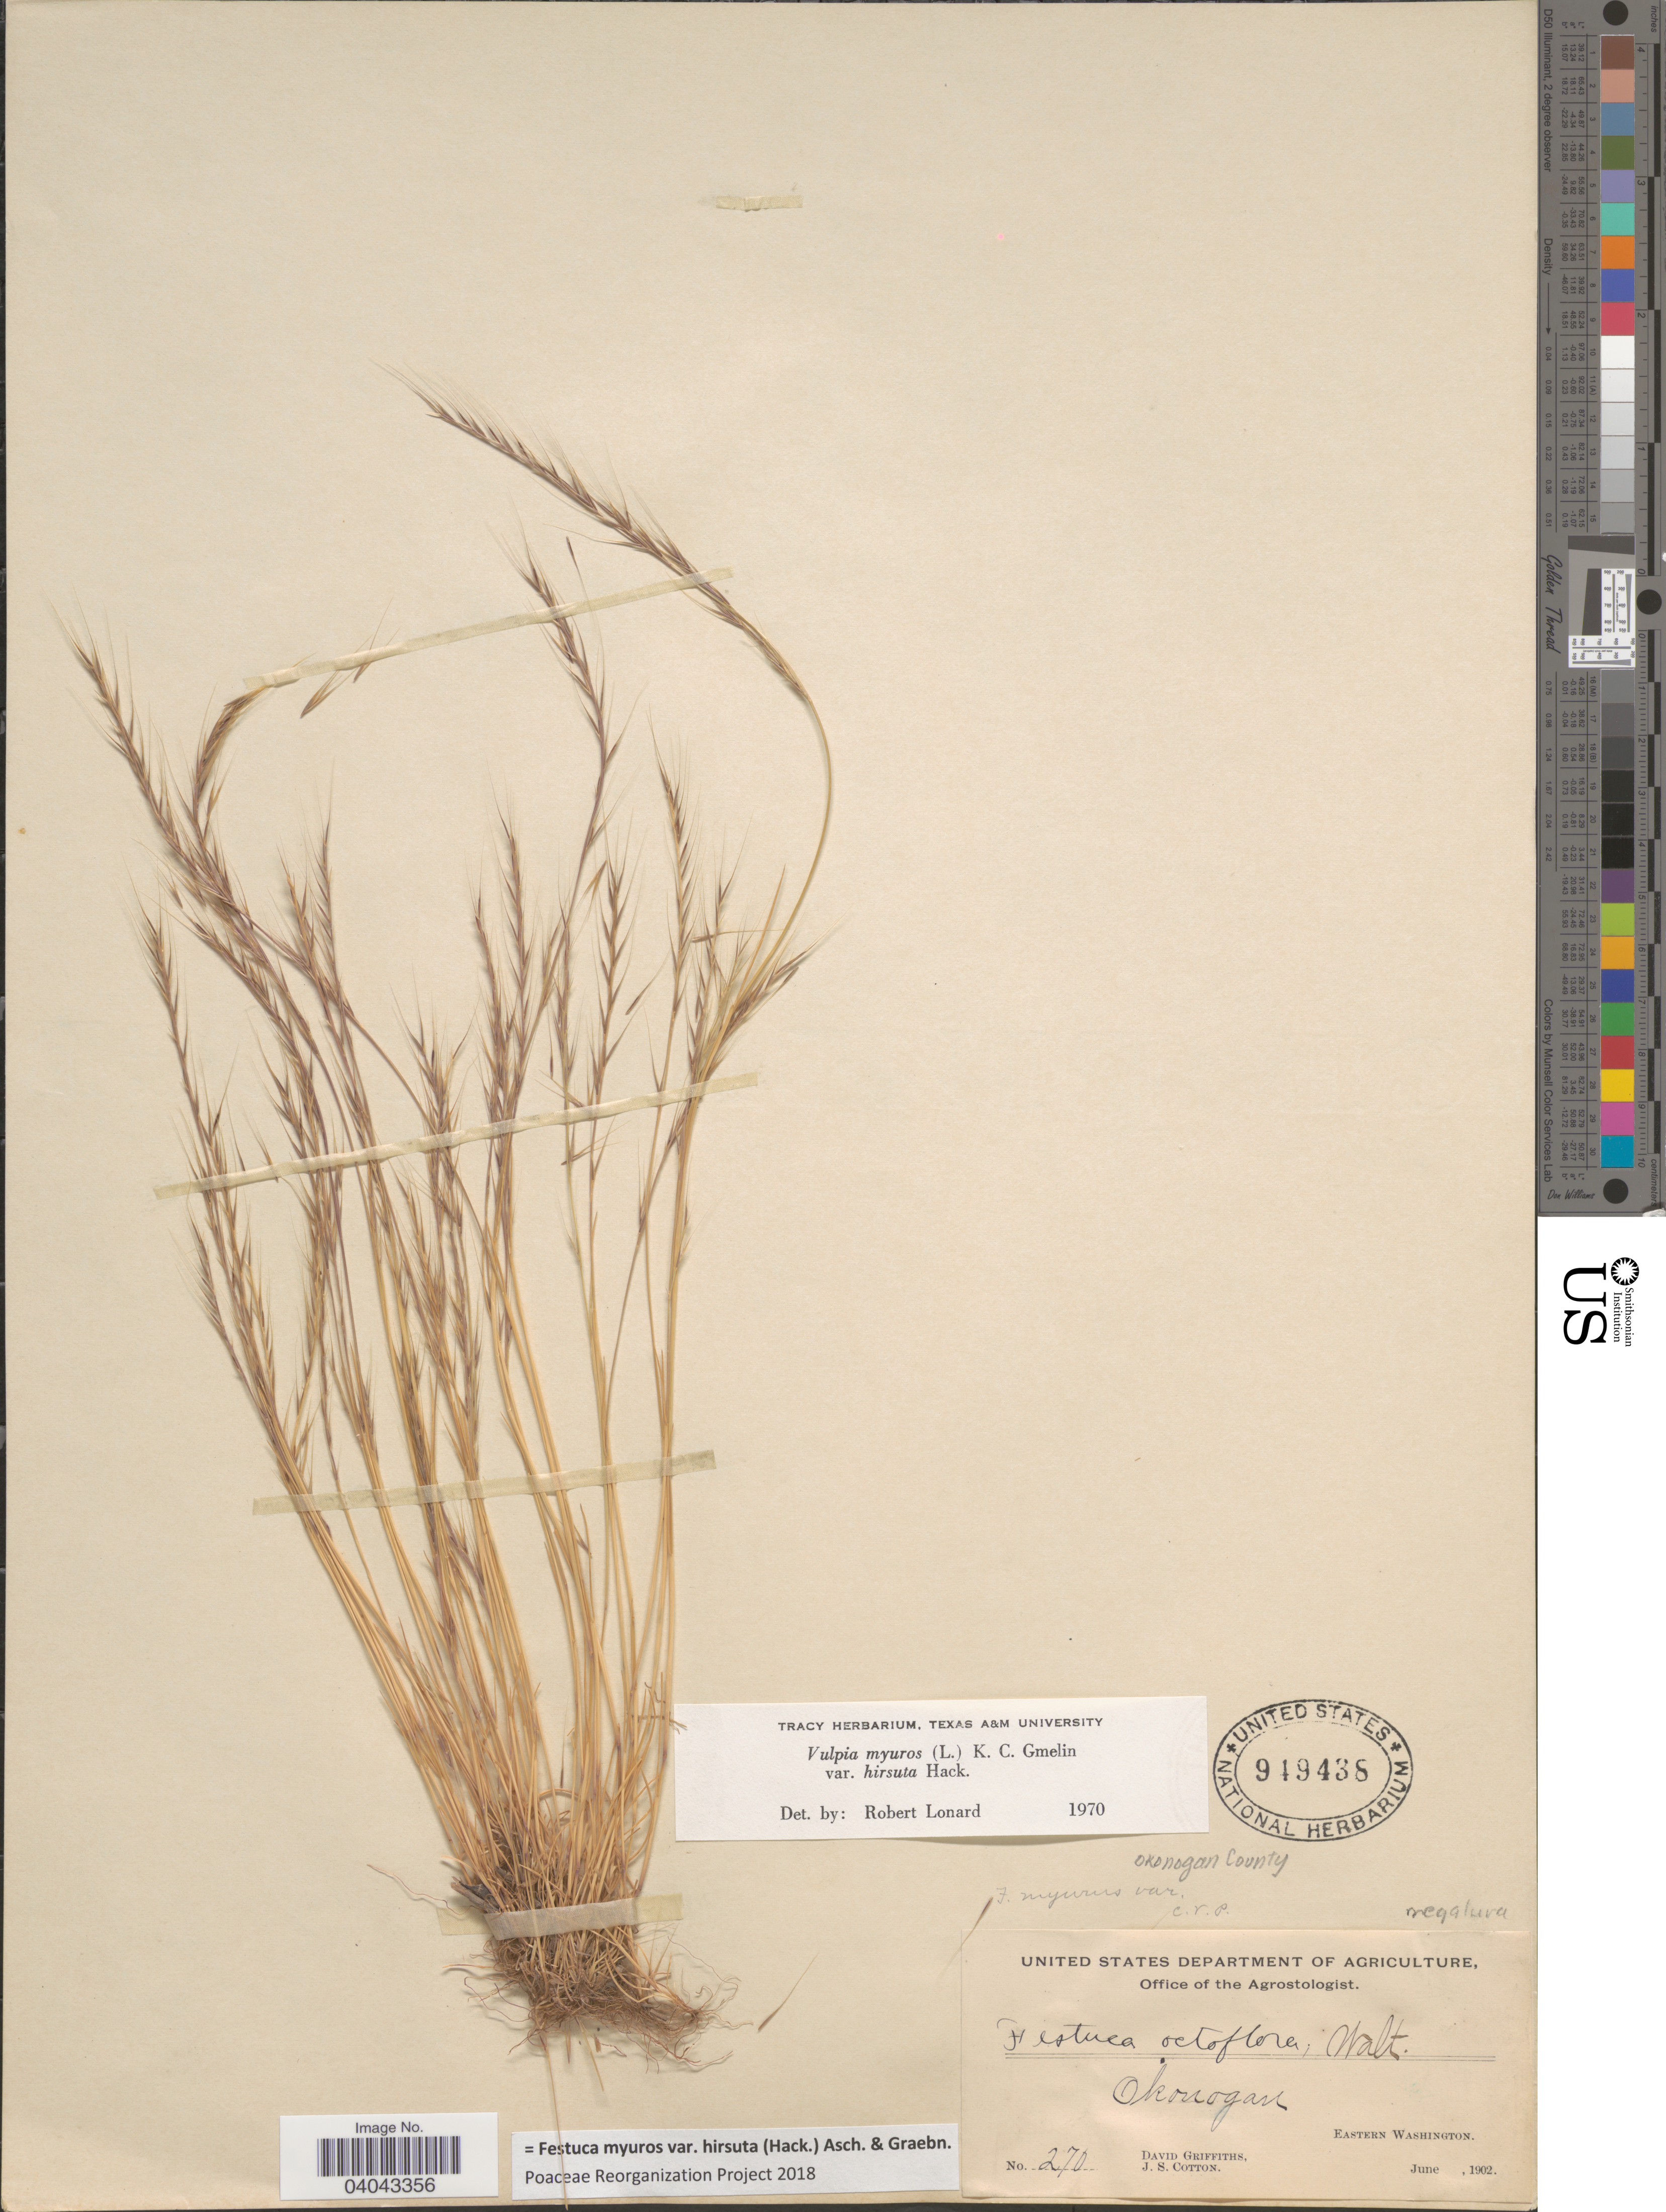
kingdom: Plantae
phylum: Tracheophyta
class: Liliopsida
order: Poales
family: Poaceae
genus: Festuca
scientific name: Festuca myuros var. hirsuta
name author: (Hack.) Asch. & Graebn.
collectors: D. Griffiths & J. S. Cotton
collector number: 270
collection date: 1902-06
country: United States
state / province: Washington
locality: Okanogan. Eastern Washington.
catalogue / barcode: US 949438